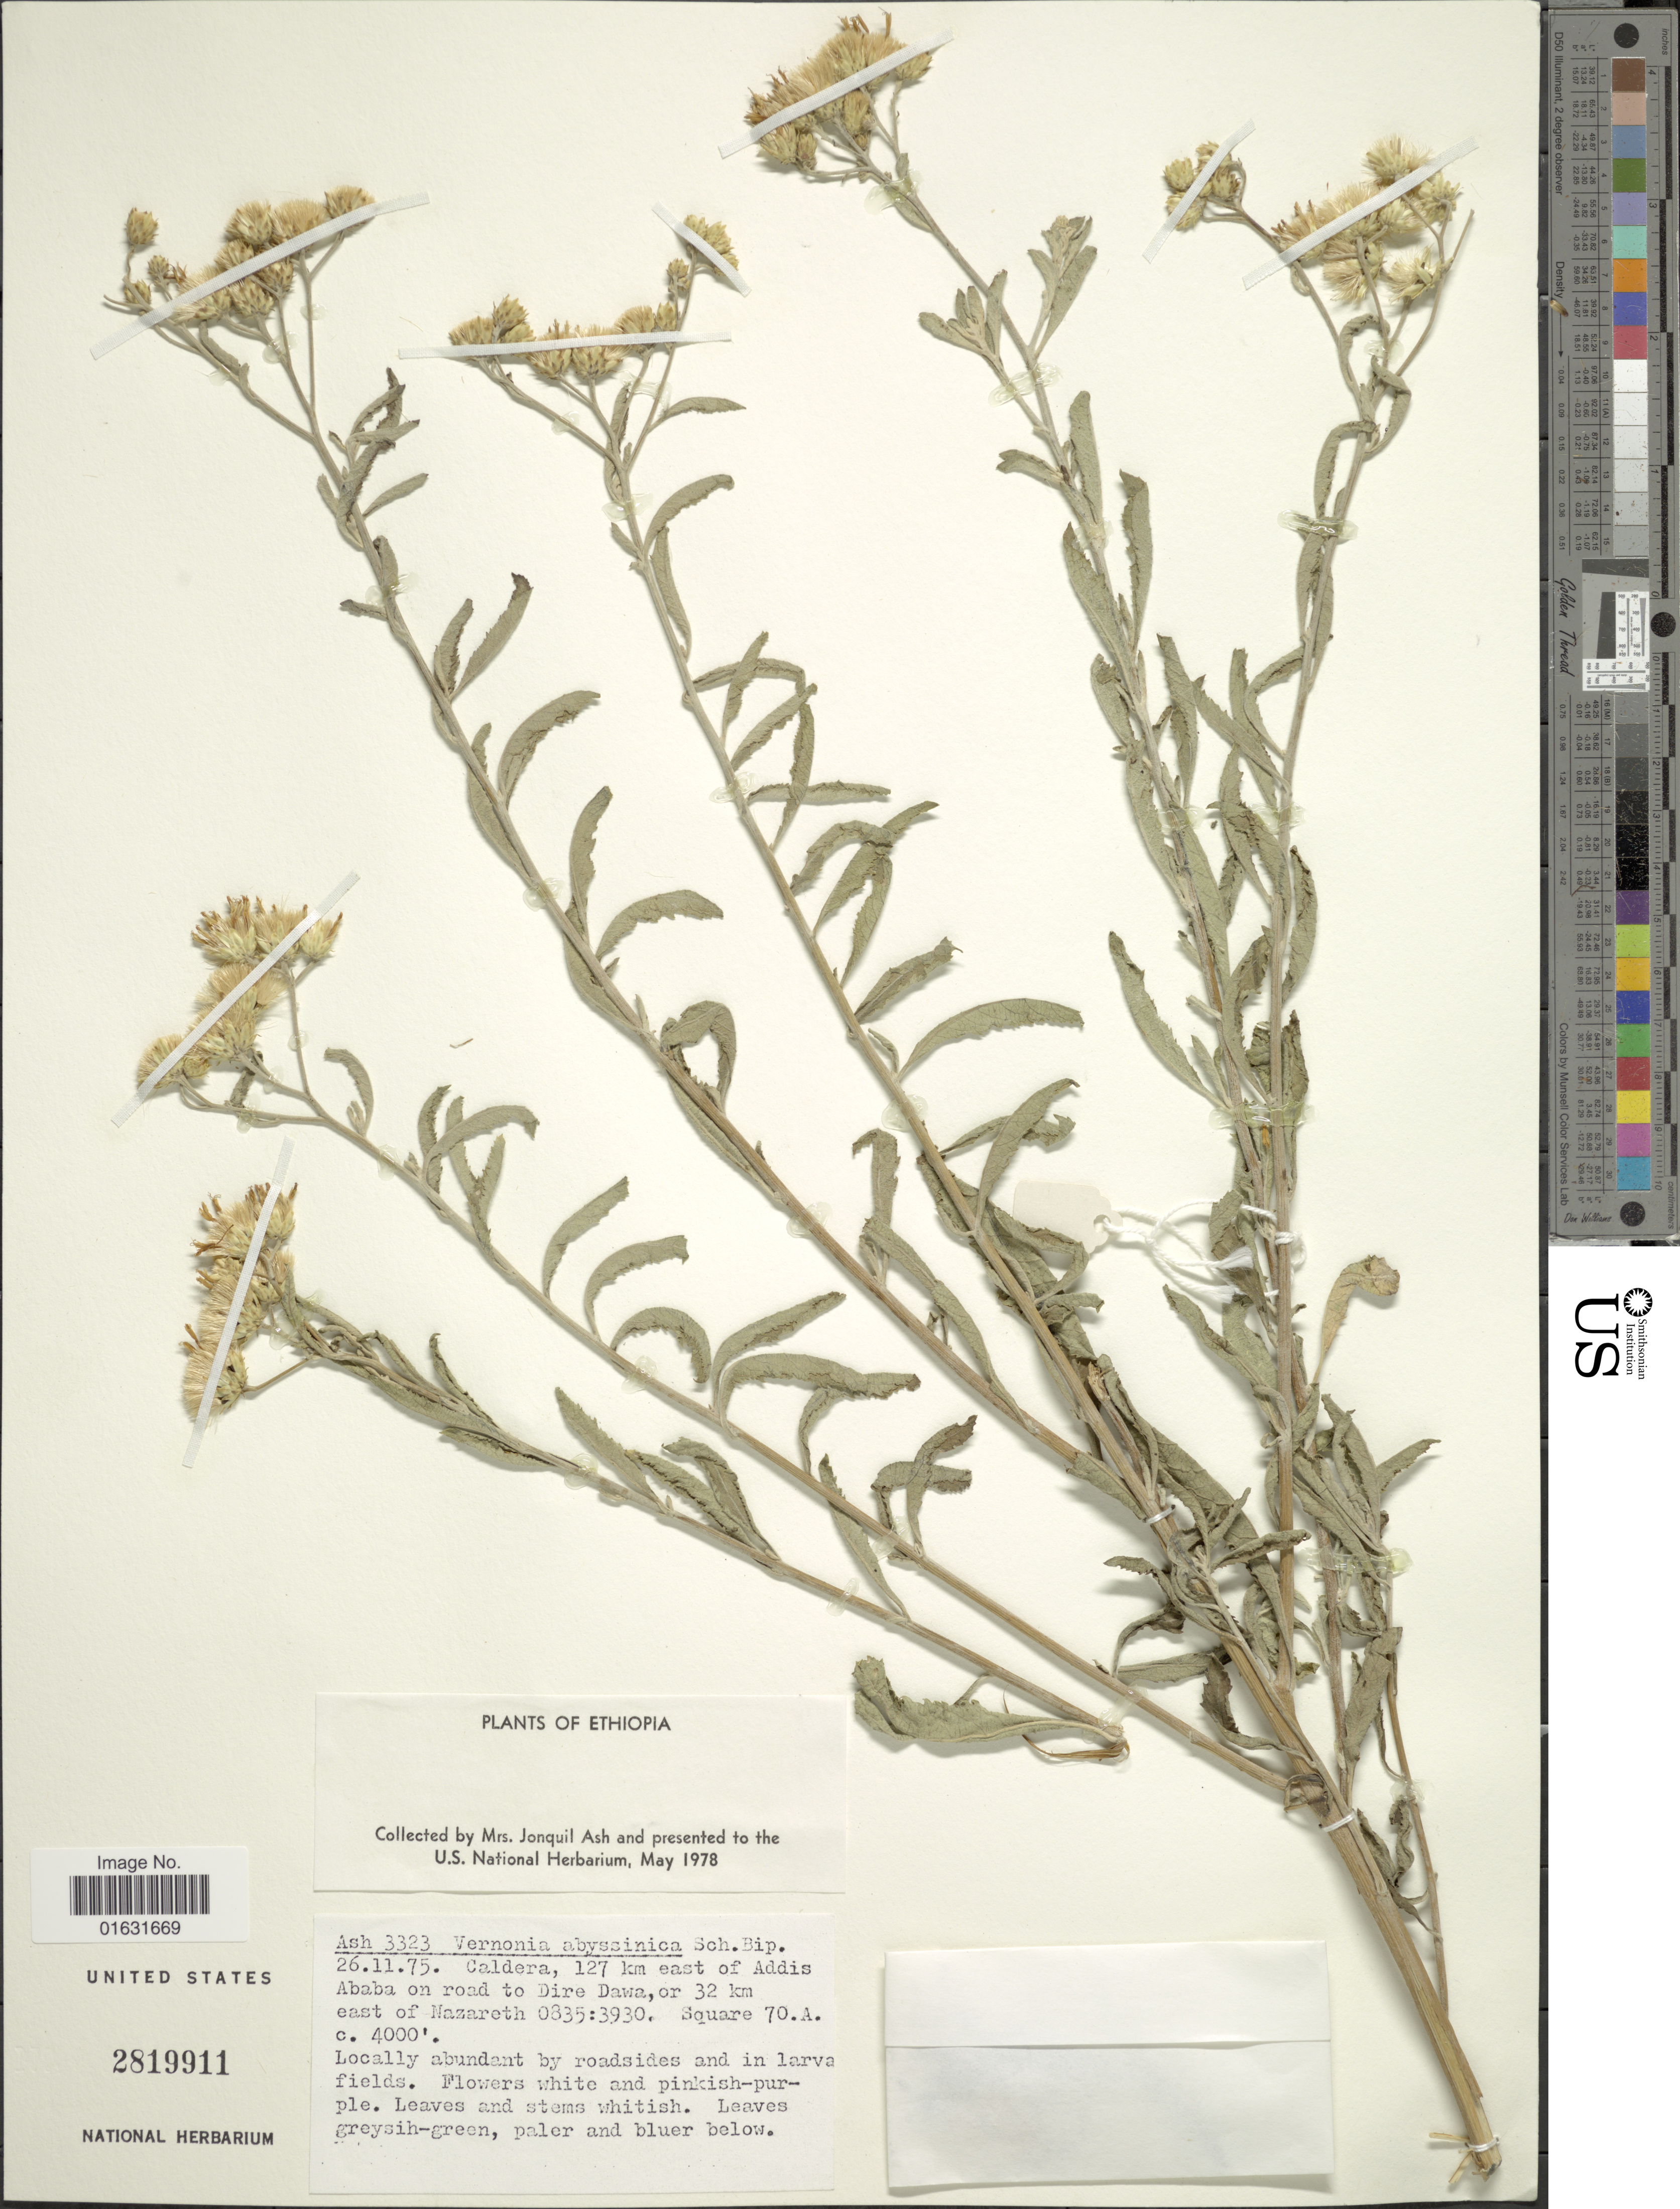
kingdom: Plantae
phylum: Tracheophyta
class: Magnoliopsida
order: Asterales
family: Asteraceae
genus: Baccharoides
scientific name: Baccharoides schimperi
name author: (DC.) Isawumi et al.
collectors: J. Ash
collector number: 3323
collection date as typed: Transcribed d/m/y: 26/11/75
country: Ethiopia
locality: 127 km east of Addis Ababa on road to Dire Dawa, or 32 km east of Nazareth 0835:3930, Square 70.A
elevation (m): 1219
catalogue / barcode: US 2819911